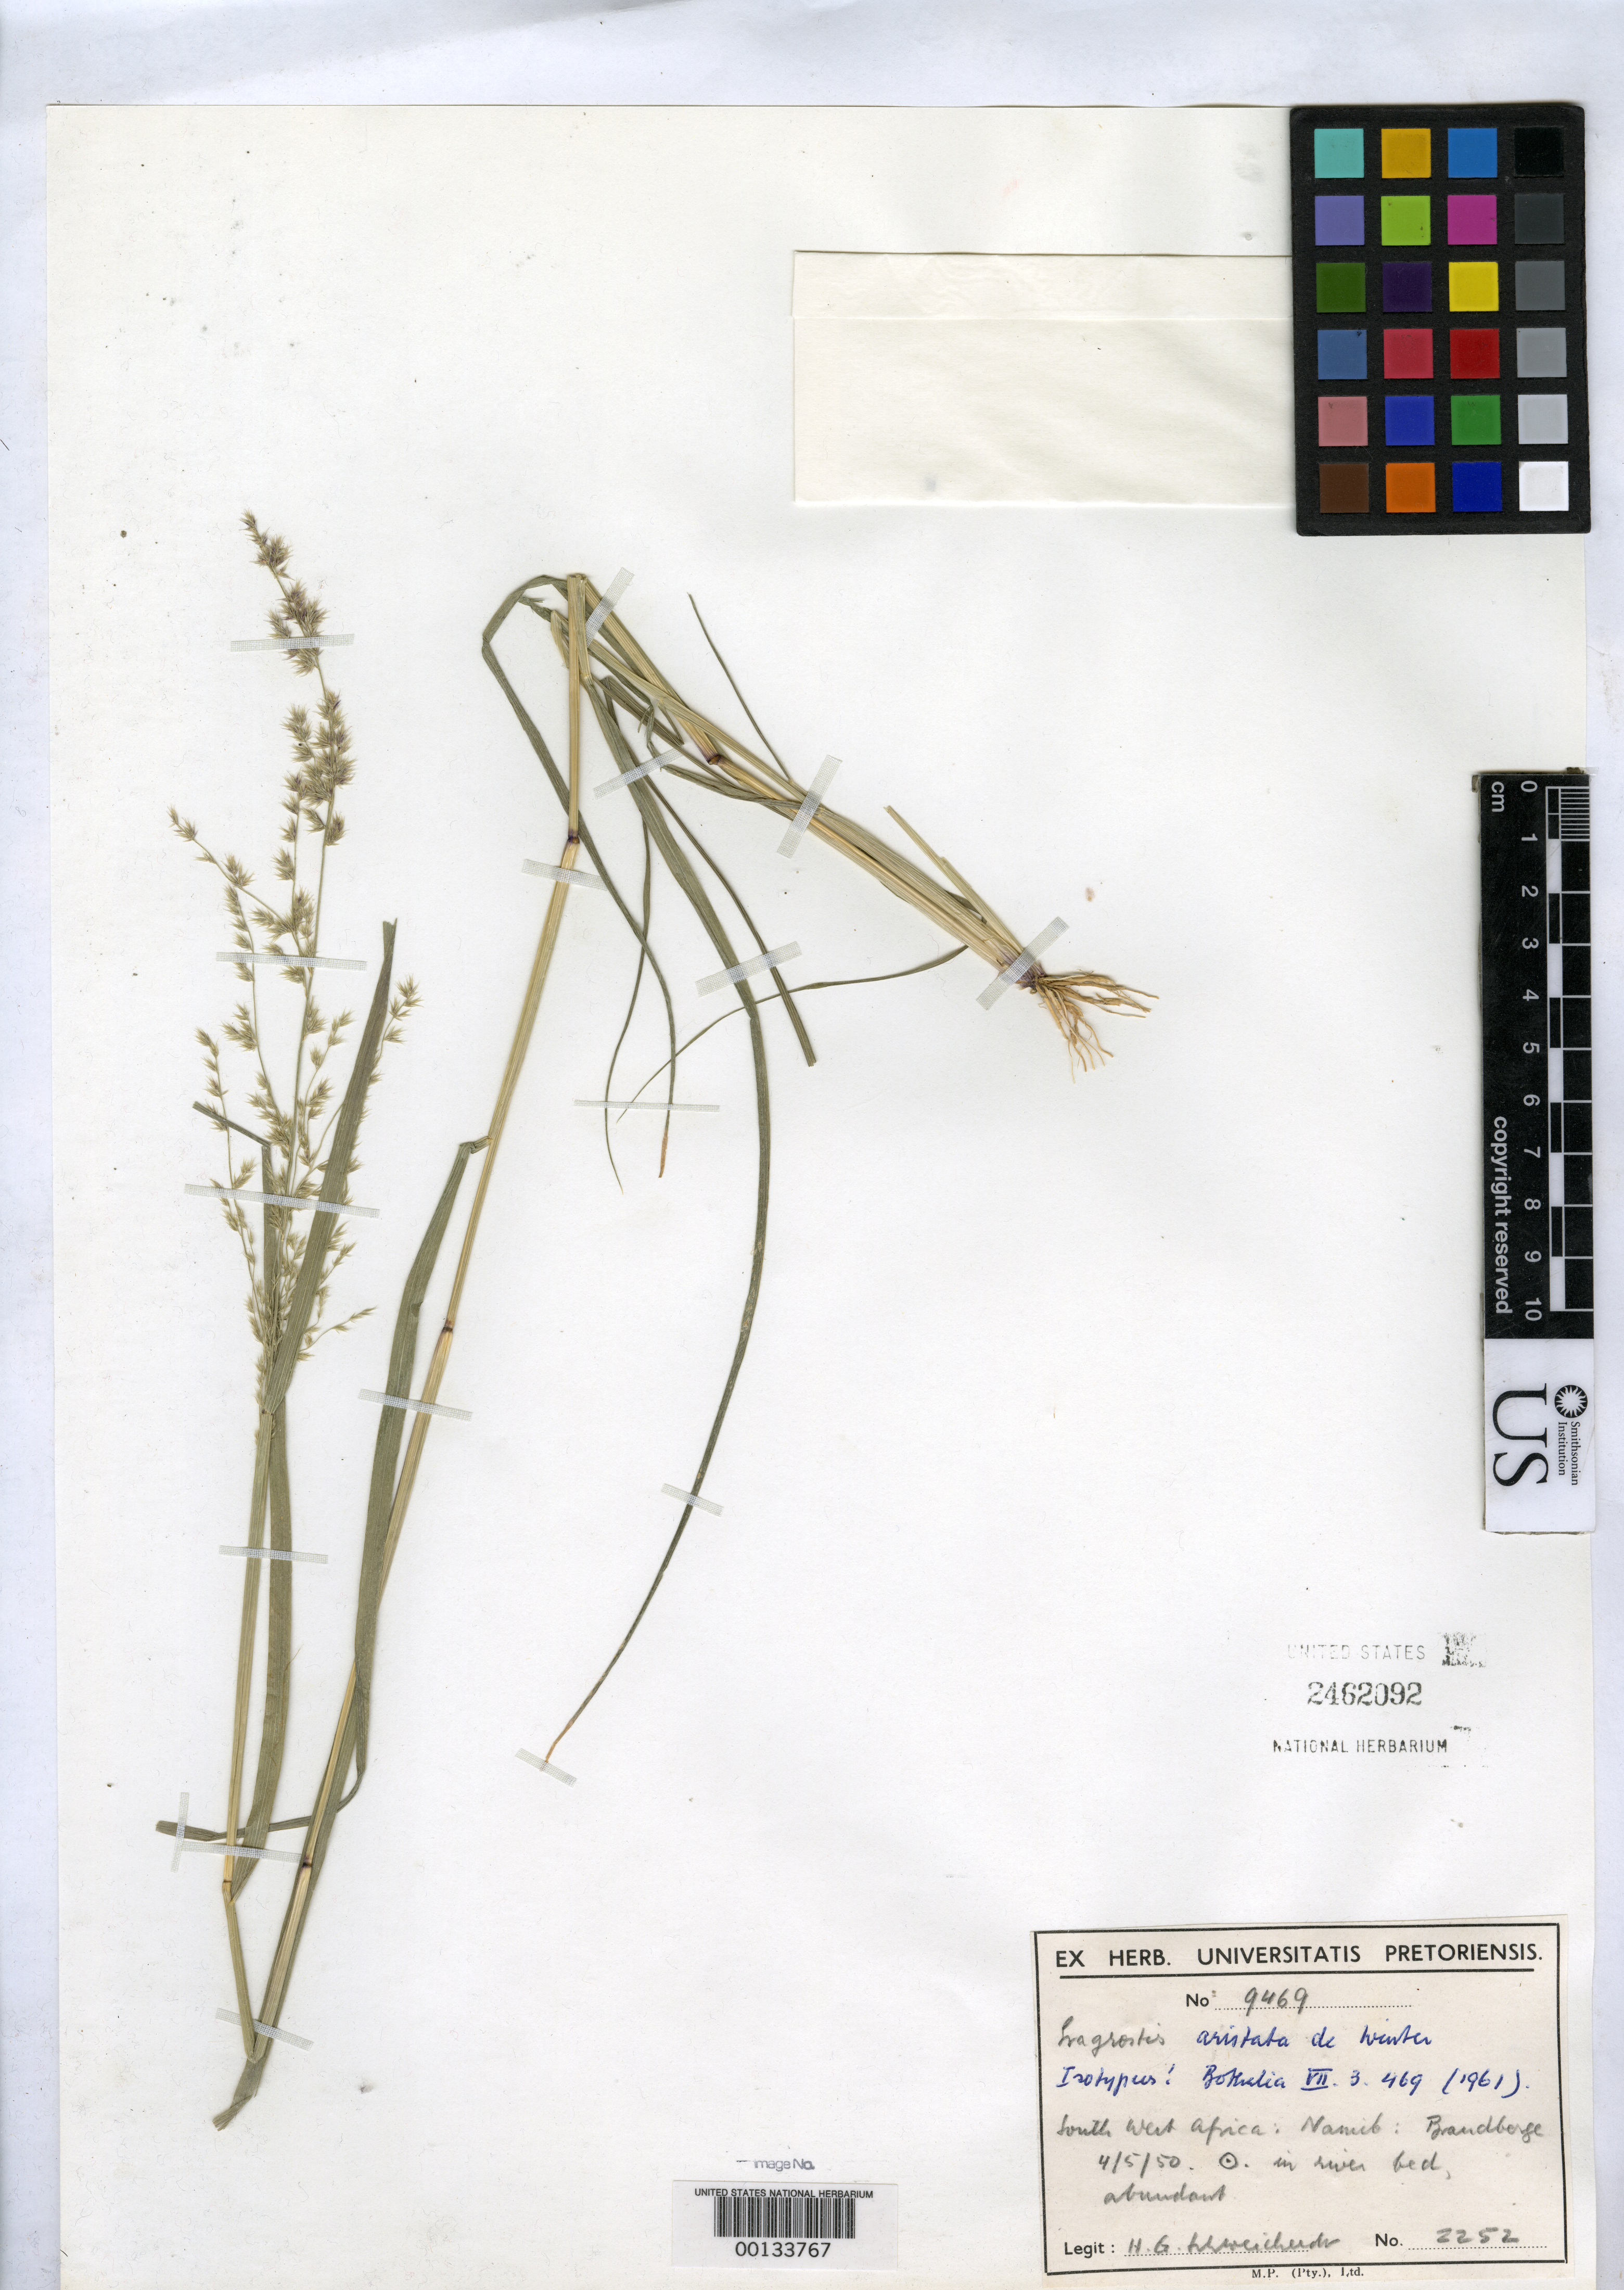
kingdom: Plantae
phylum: Tracheophyta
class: Liliopsida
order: Poales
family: Poaceae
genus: Eragrostis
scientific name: Eragrostis aristata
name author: De Winter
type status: Isotype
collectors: H. G. Schweickerdt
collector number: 2252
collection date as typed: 4/5/1950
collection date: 1950-04-05 or 1950-05-04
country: Namibia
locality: Omaruru, Brandberg.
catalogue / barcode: US 2462092